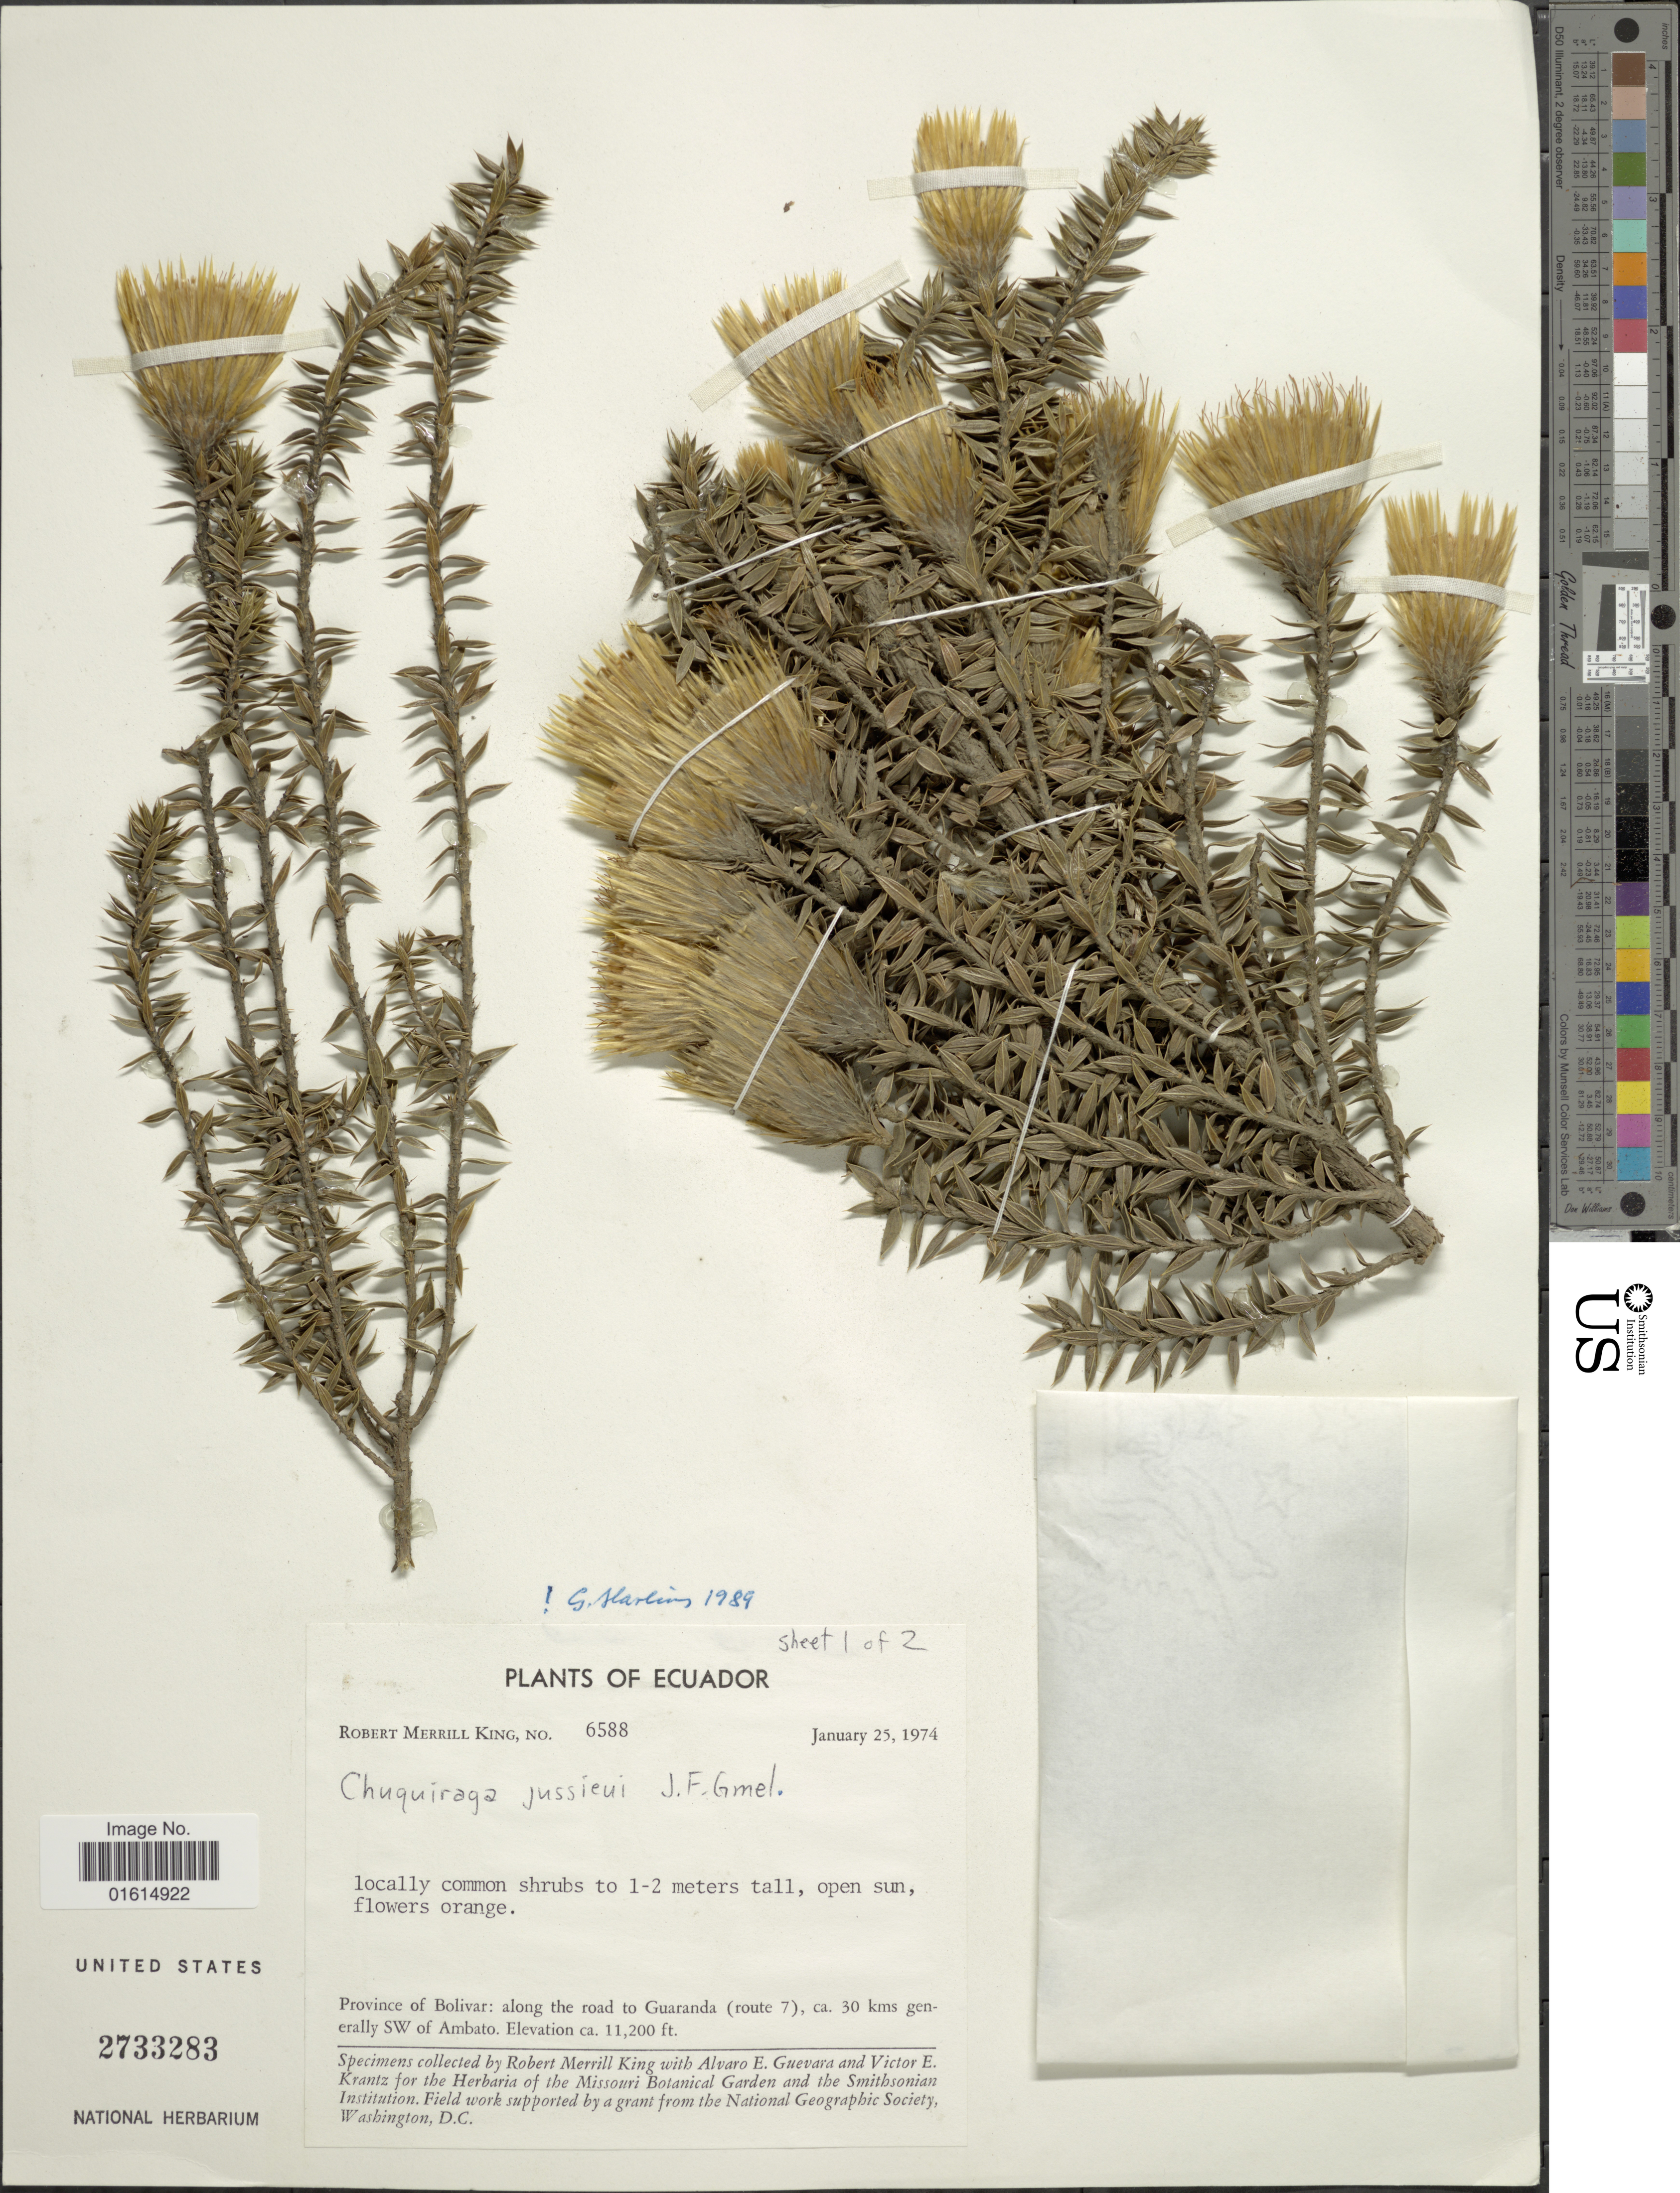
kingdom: Plantae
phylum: Tracheophyta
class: Magnoliopsida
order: Asterales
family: Asteraceae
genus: Chuquiraga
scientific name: Chuquiraga jussieui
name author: J.F. Gmel.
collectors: R. M. King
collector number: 6588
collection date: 1974-01-25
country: Ecuador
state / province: Bolívar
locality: Province of Bolivar, along the road to Guaranda (route 7), ca 30 kms gemerally SW of Ambato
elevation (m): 3414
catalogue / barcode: US 2733283